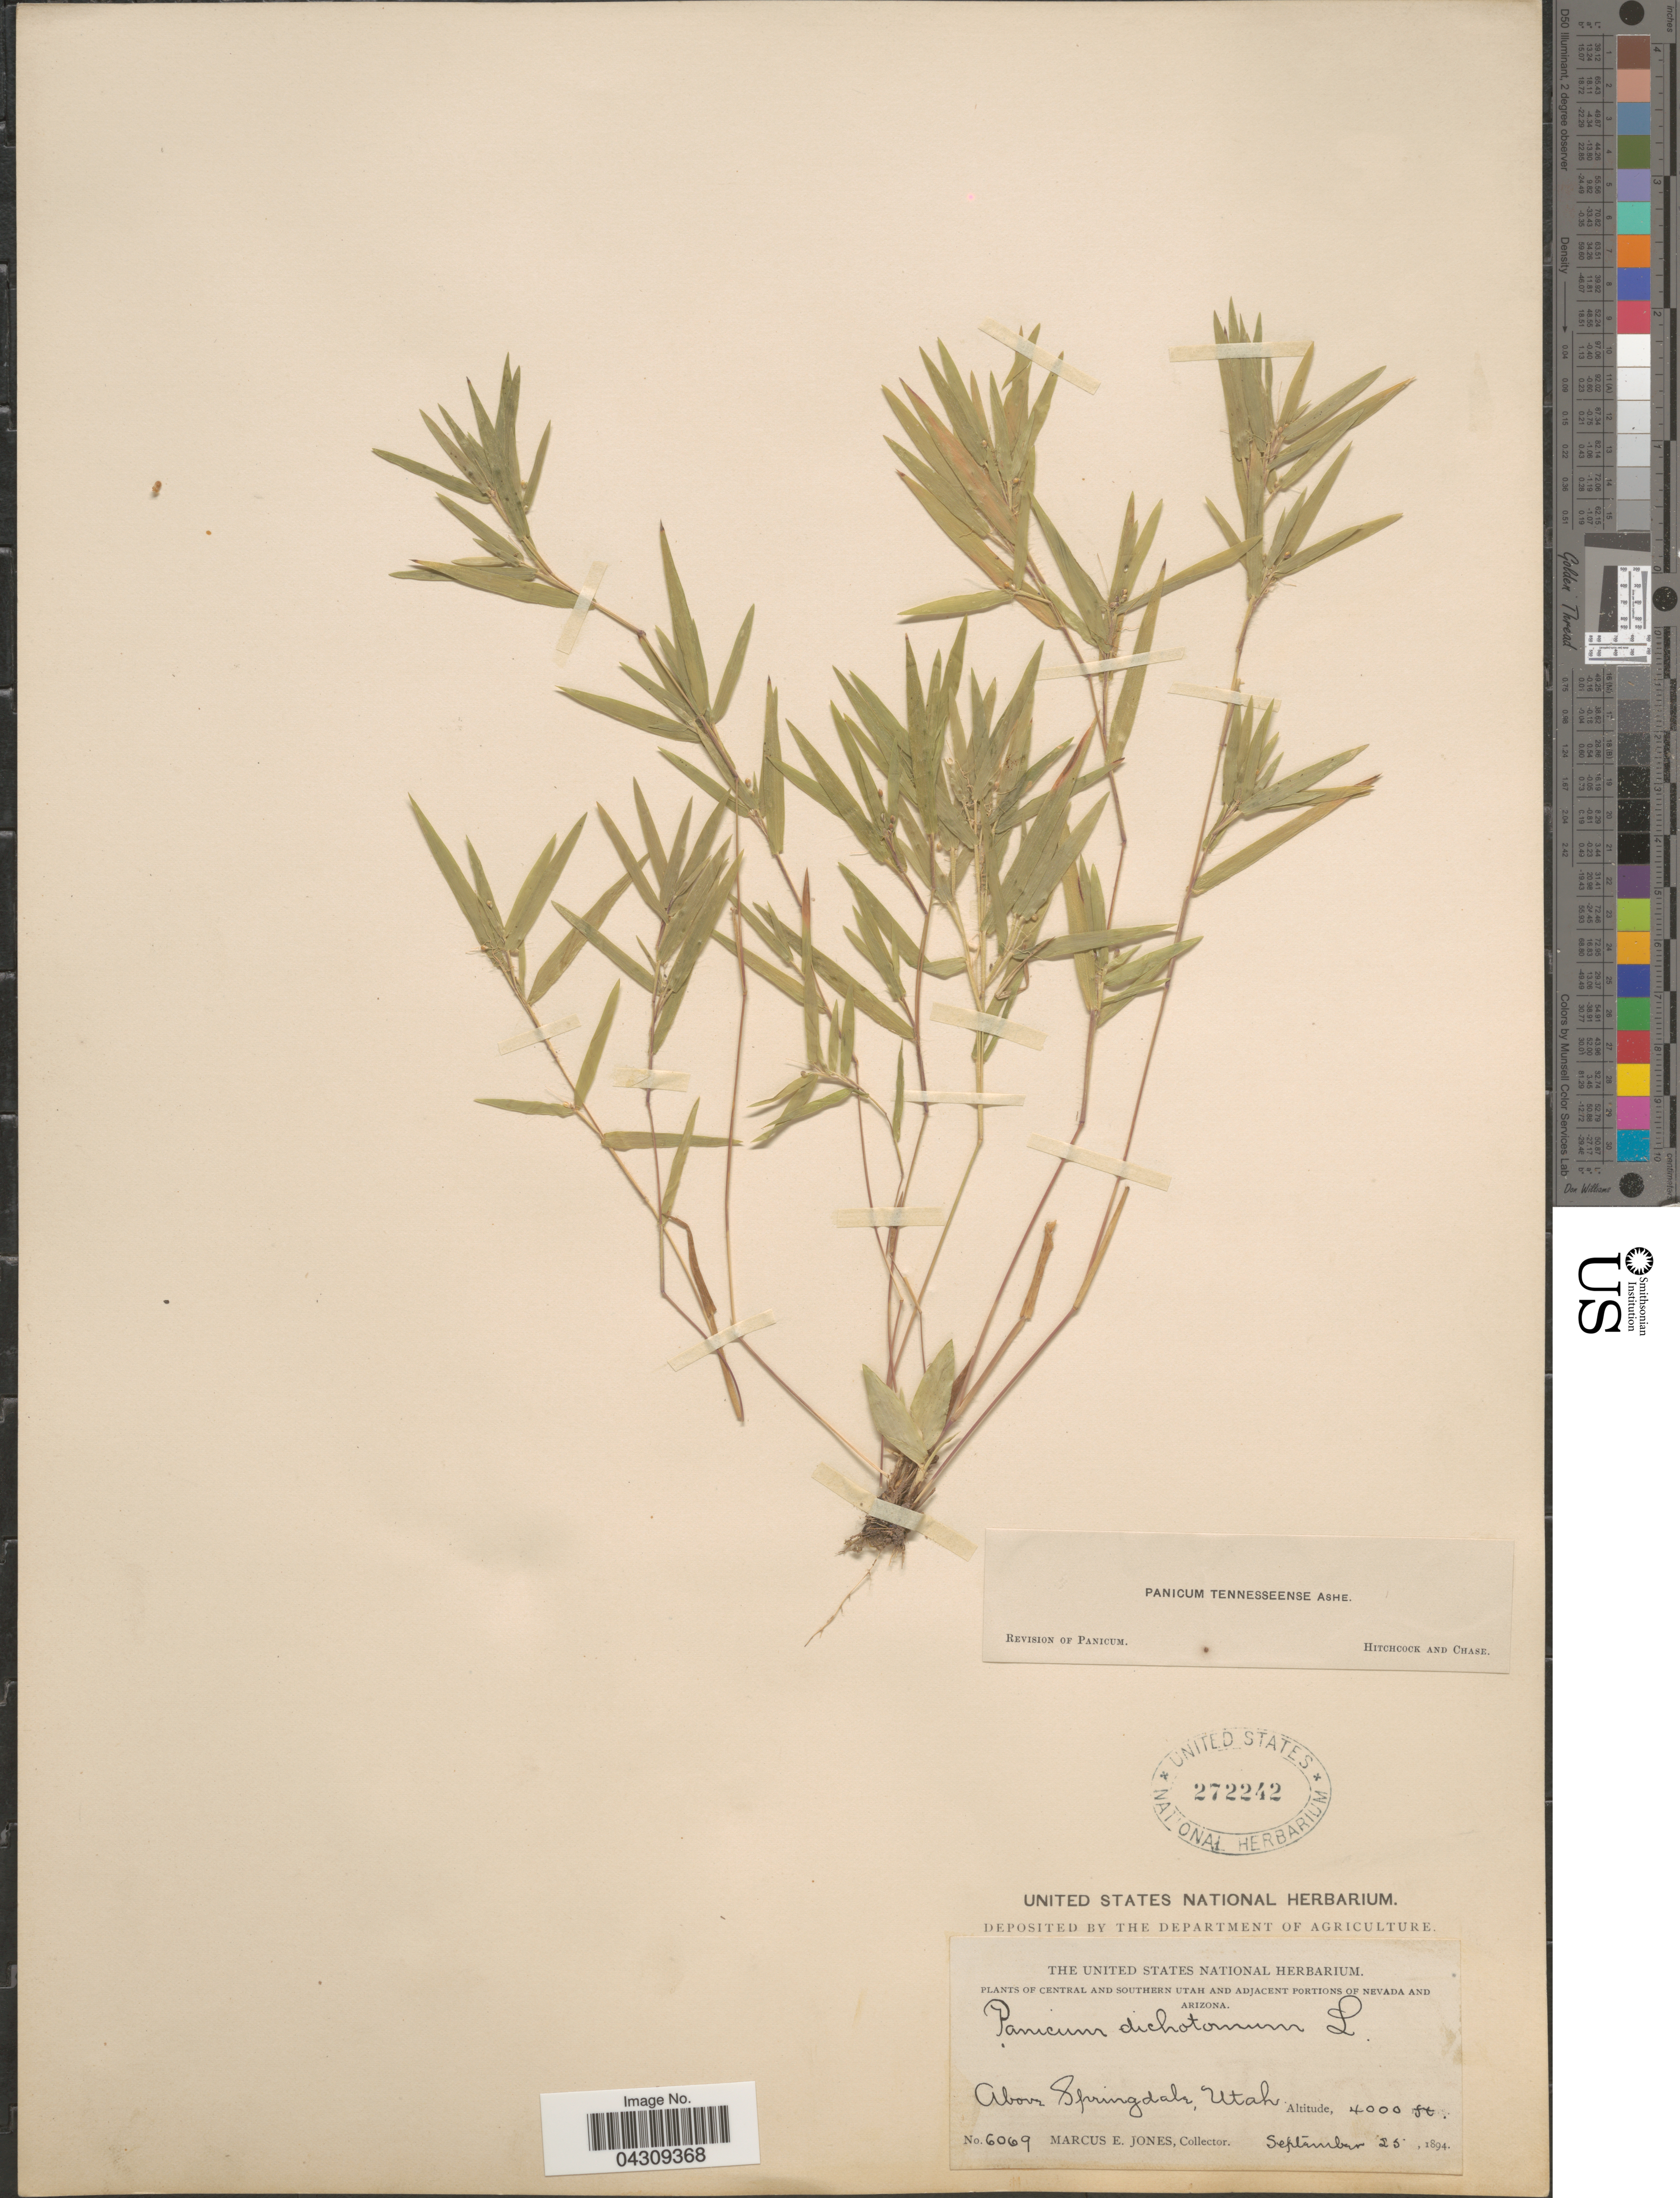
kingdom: Plantae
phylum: Tracheophyta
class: Liliopsida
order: Poales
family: Poaceae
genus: Dichanthelium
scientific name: Dichanthelium acuminatum var. acuminatum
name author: (Sw.) Gould & C.A. Clark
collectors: M. E. Jones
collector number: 6069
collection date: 1894-09-25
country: United States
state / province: Utah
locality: Central and Southern Utah. Above Springdale.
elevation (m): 1219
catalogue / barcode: US 272242